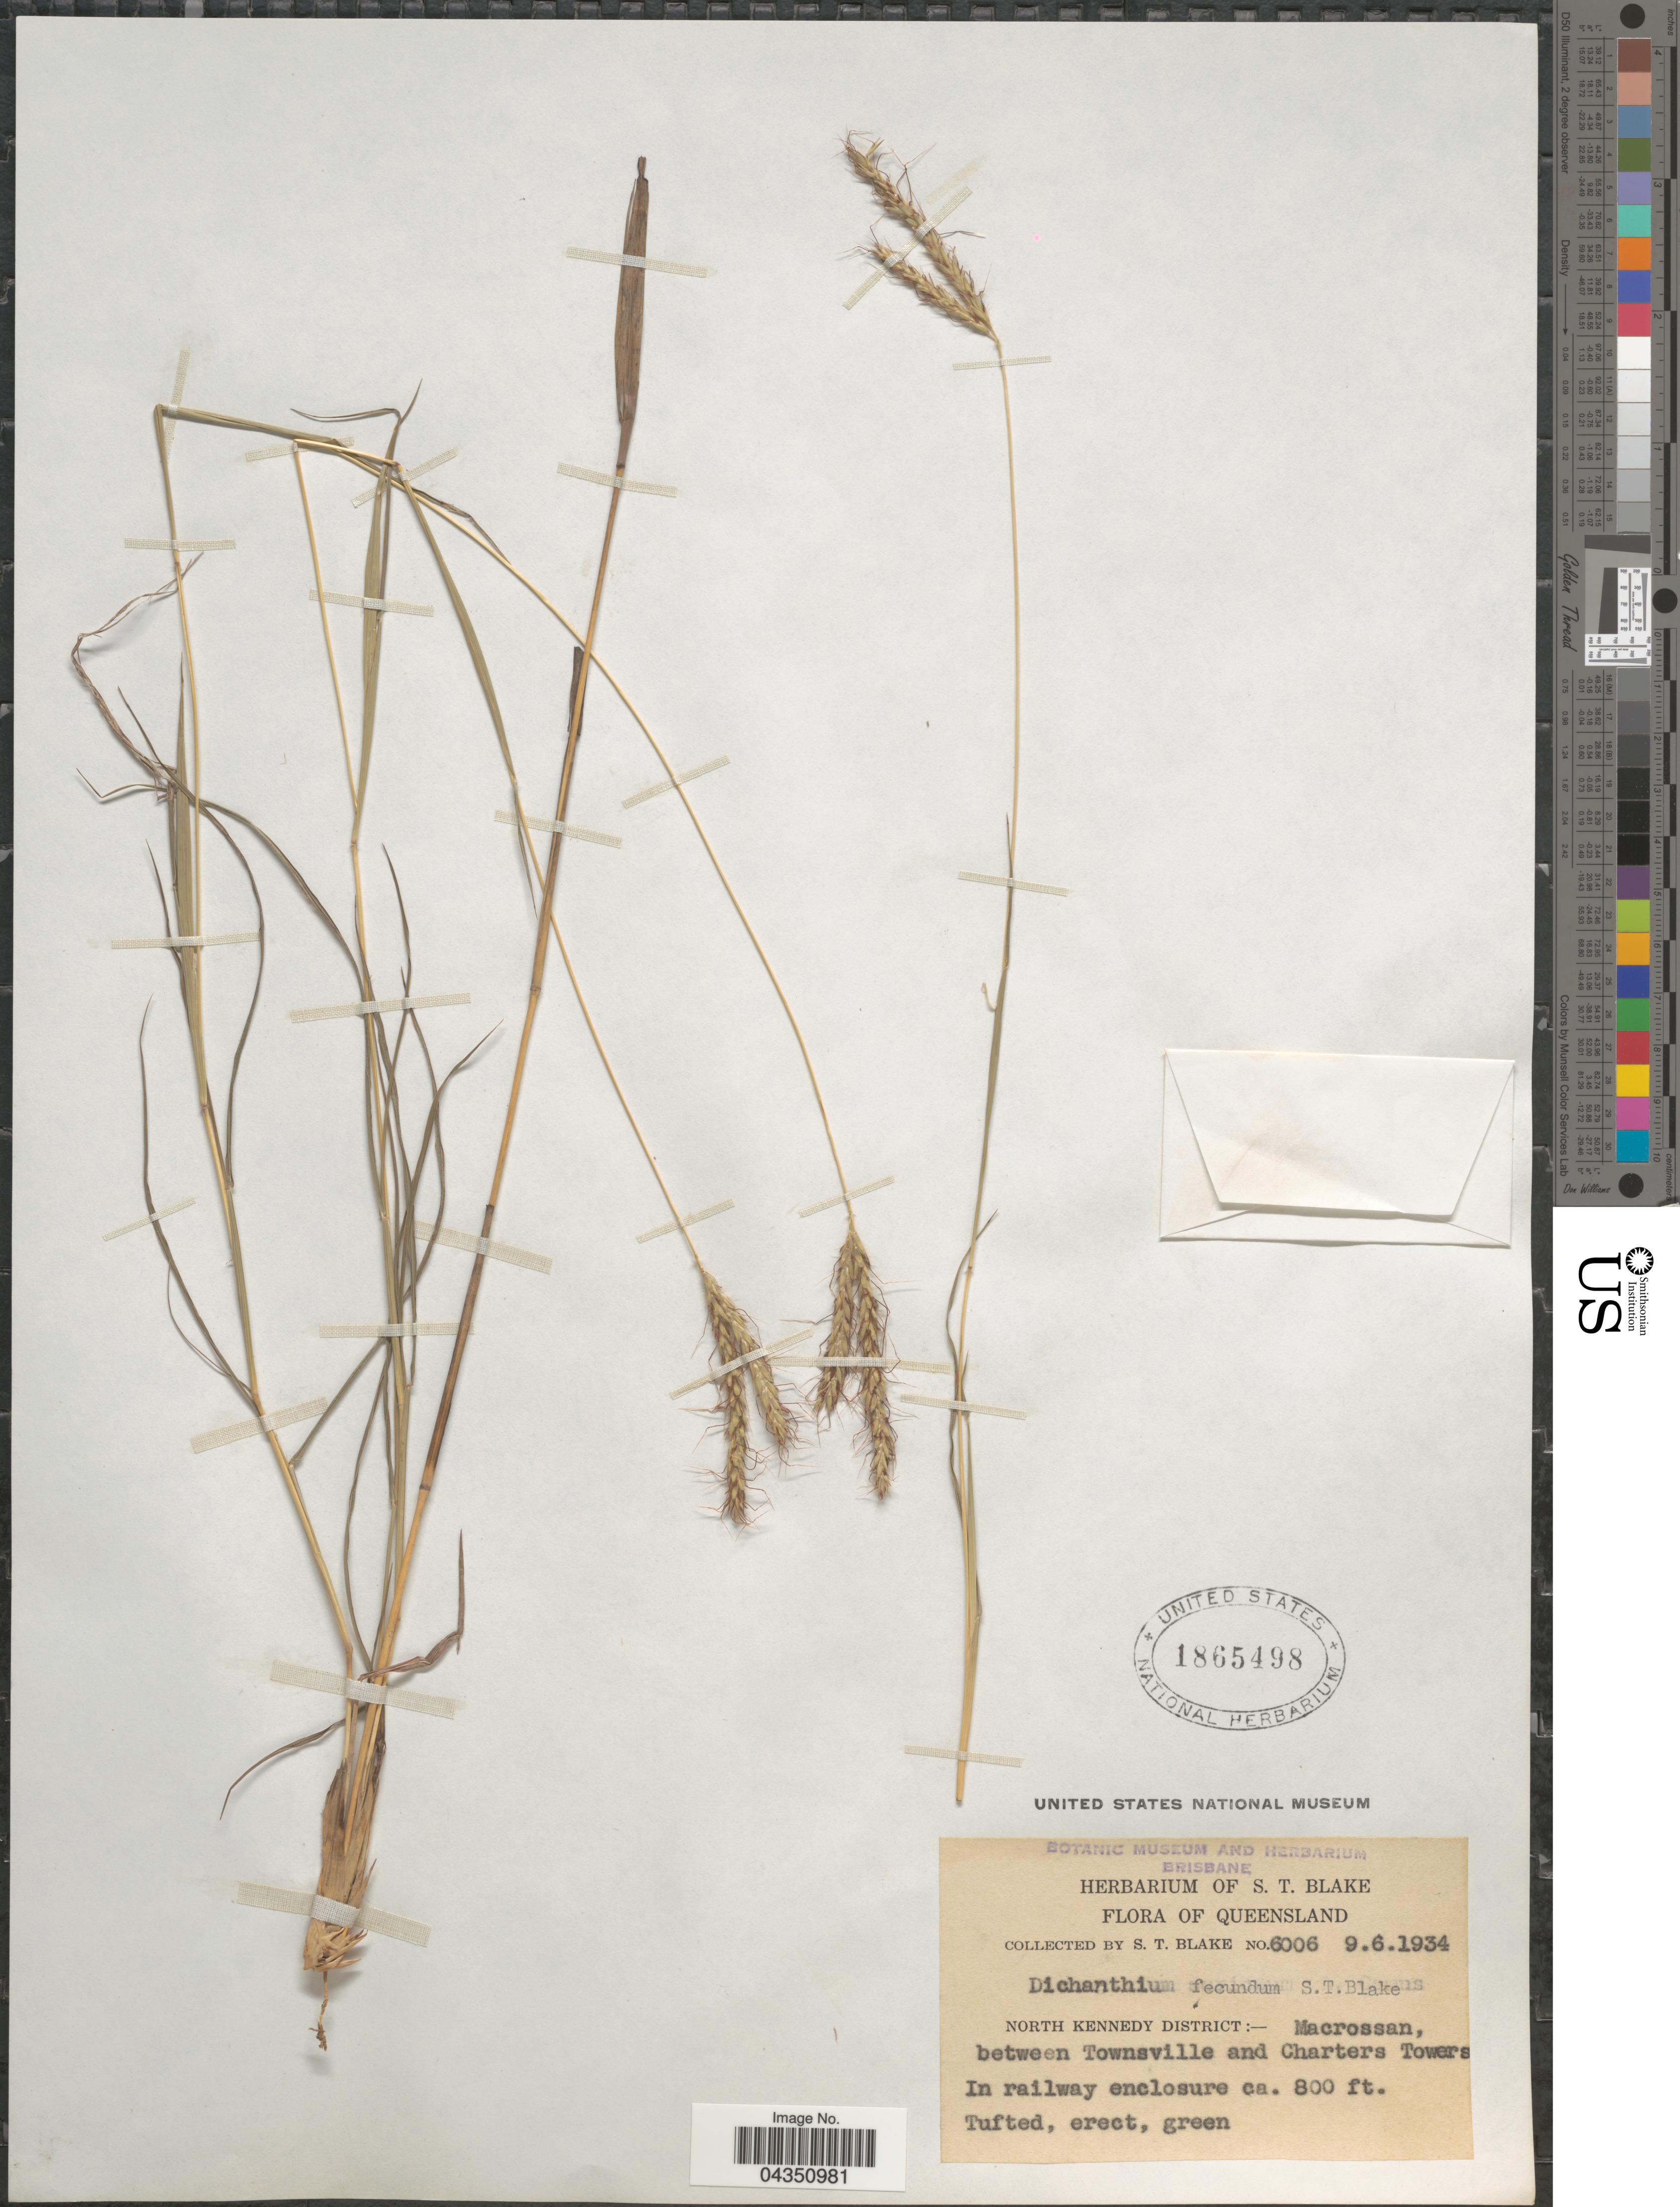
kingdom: Plantae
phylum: Tracheophyta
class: Liliopsida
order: Poales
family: Poaceae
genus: Dichanthium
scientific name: Dichanthium fecundum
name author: S.T. Blake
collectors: S. T. Blake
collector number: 6006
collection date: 1934-06-09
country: Australia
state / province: Queensland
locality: North Kennedy District: Macrossan, between Townsville and Charters Towers. In railway enclosure.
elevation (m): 244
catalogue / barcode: US 1865498